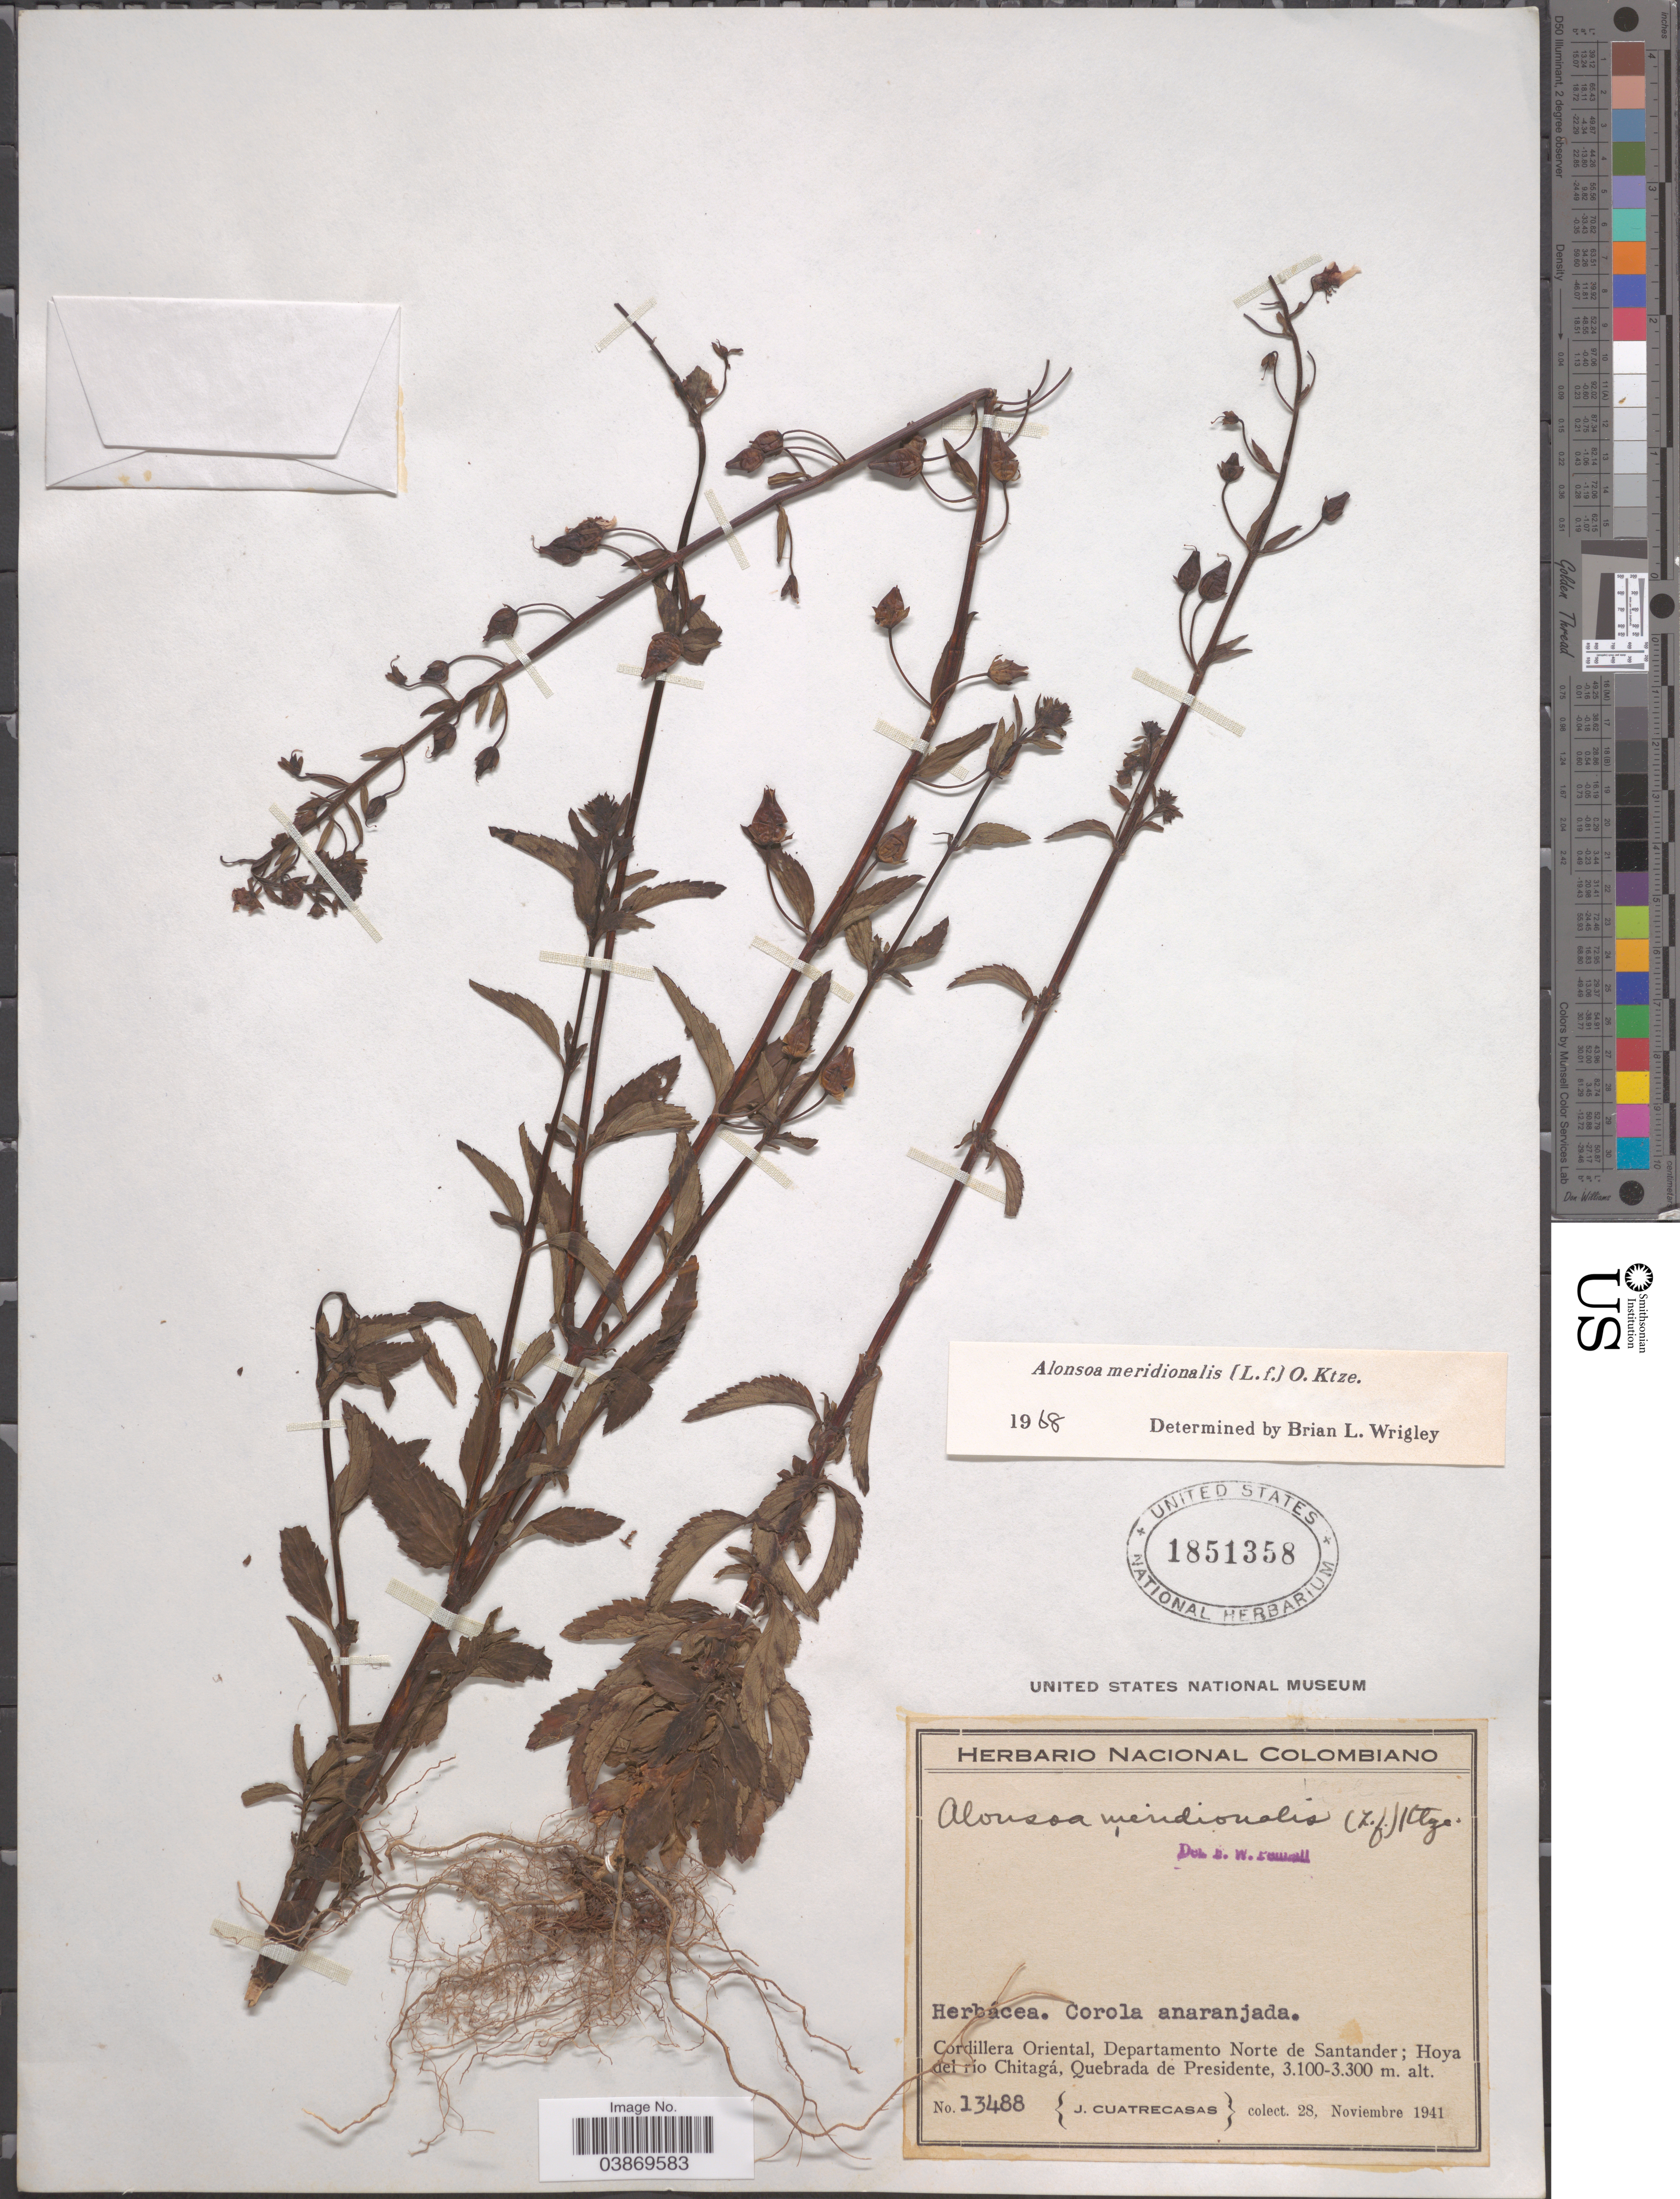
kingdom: Plantae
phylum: Tracheophyta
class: Magnoliopsida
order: Lamiales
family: Scrophulariaceae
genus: Alonsoa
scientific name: Alonsoa meridionalis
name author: (L. f.) Kuntze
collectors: J. Cuatrecasas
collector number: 13488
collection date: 1941-11-28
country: Colombia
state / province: Norte de Santander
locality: Cordillera Oriental, Departamento Norte de Santander; Hoya del río Chitagá, Quebrada de Presidente.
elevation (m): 3100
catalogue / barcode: US 1851358